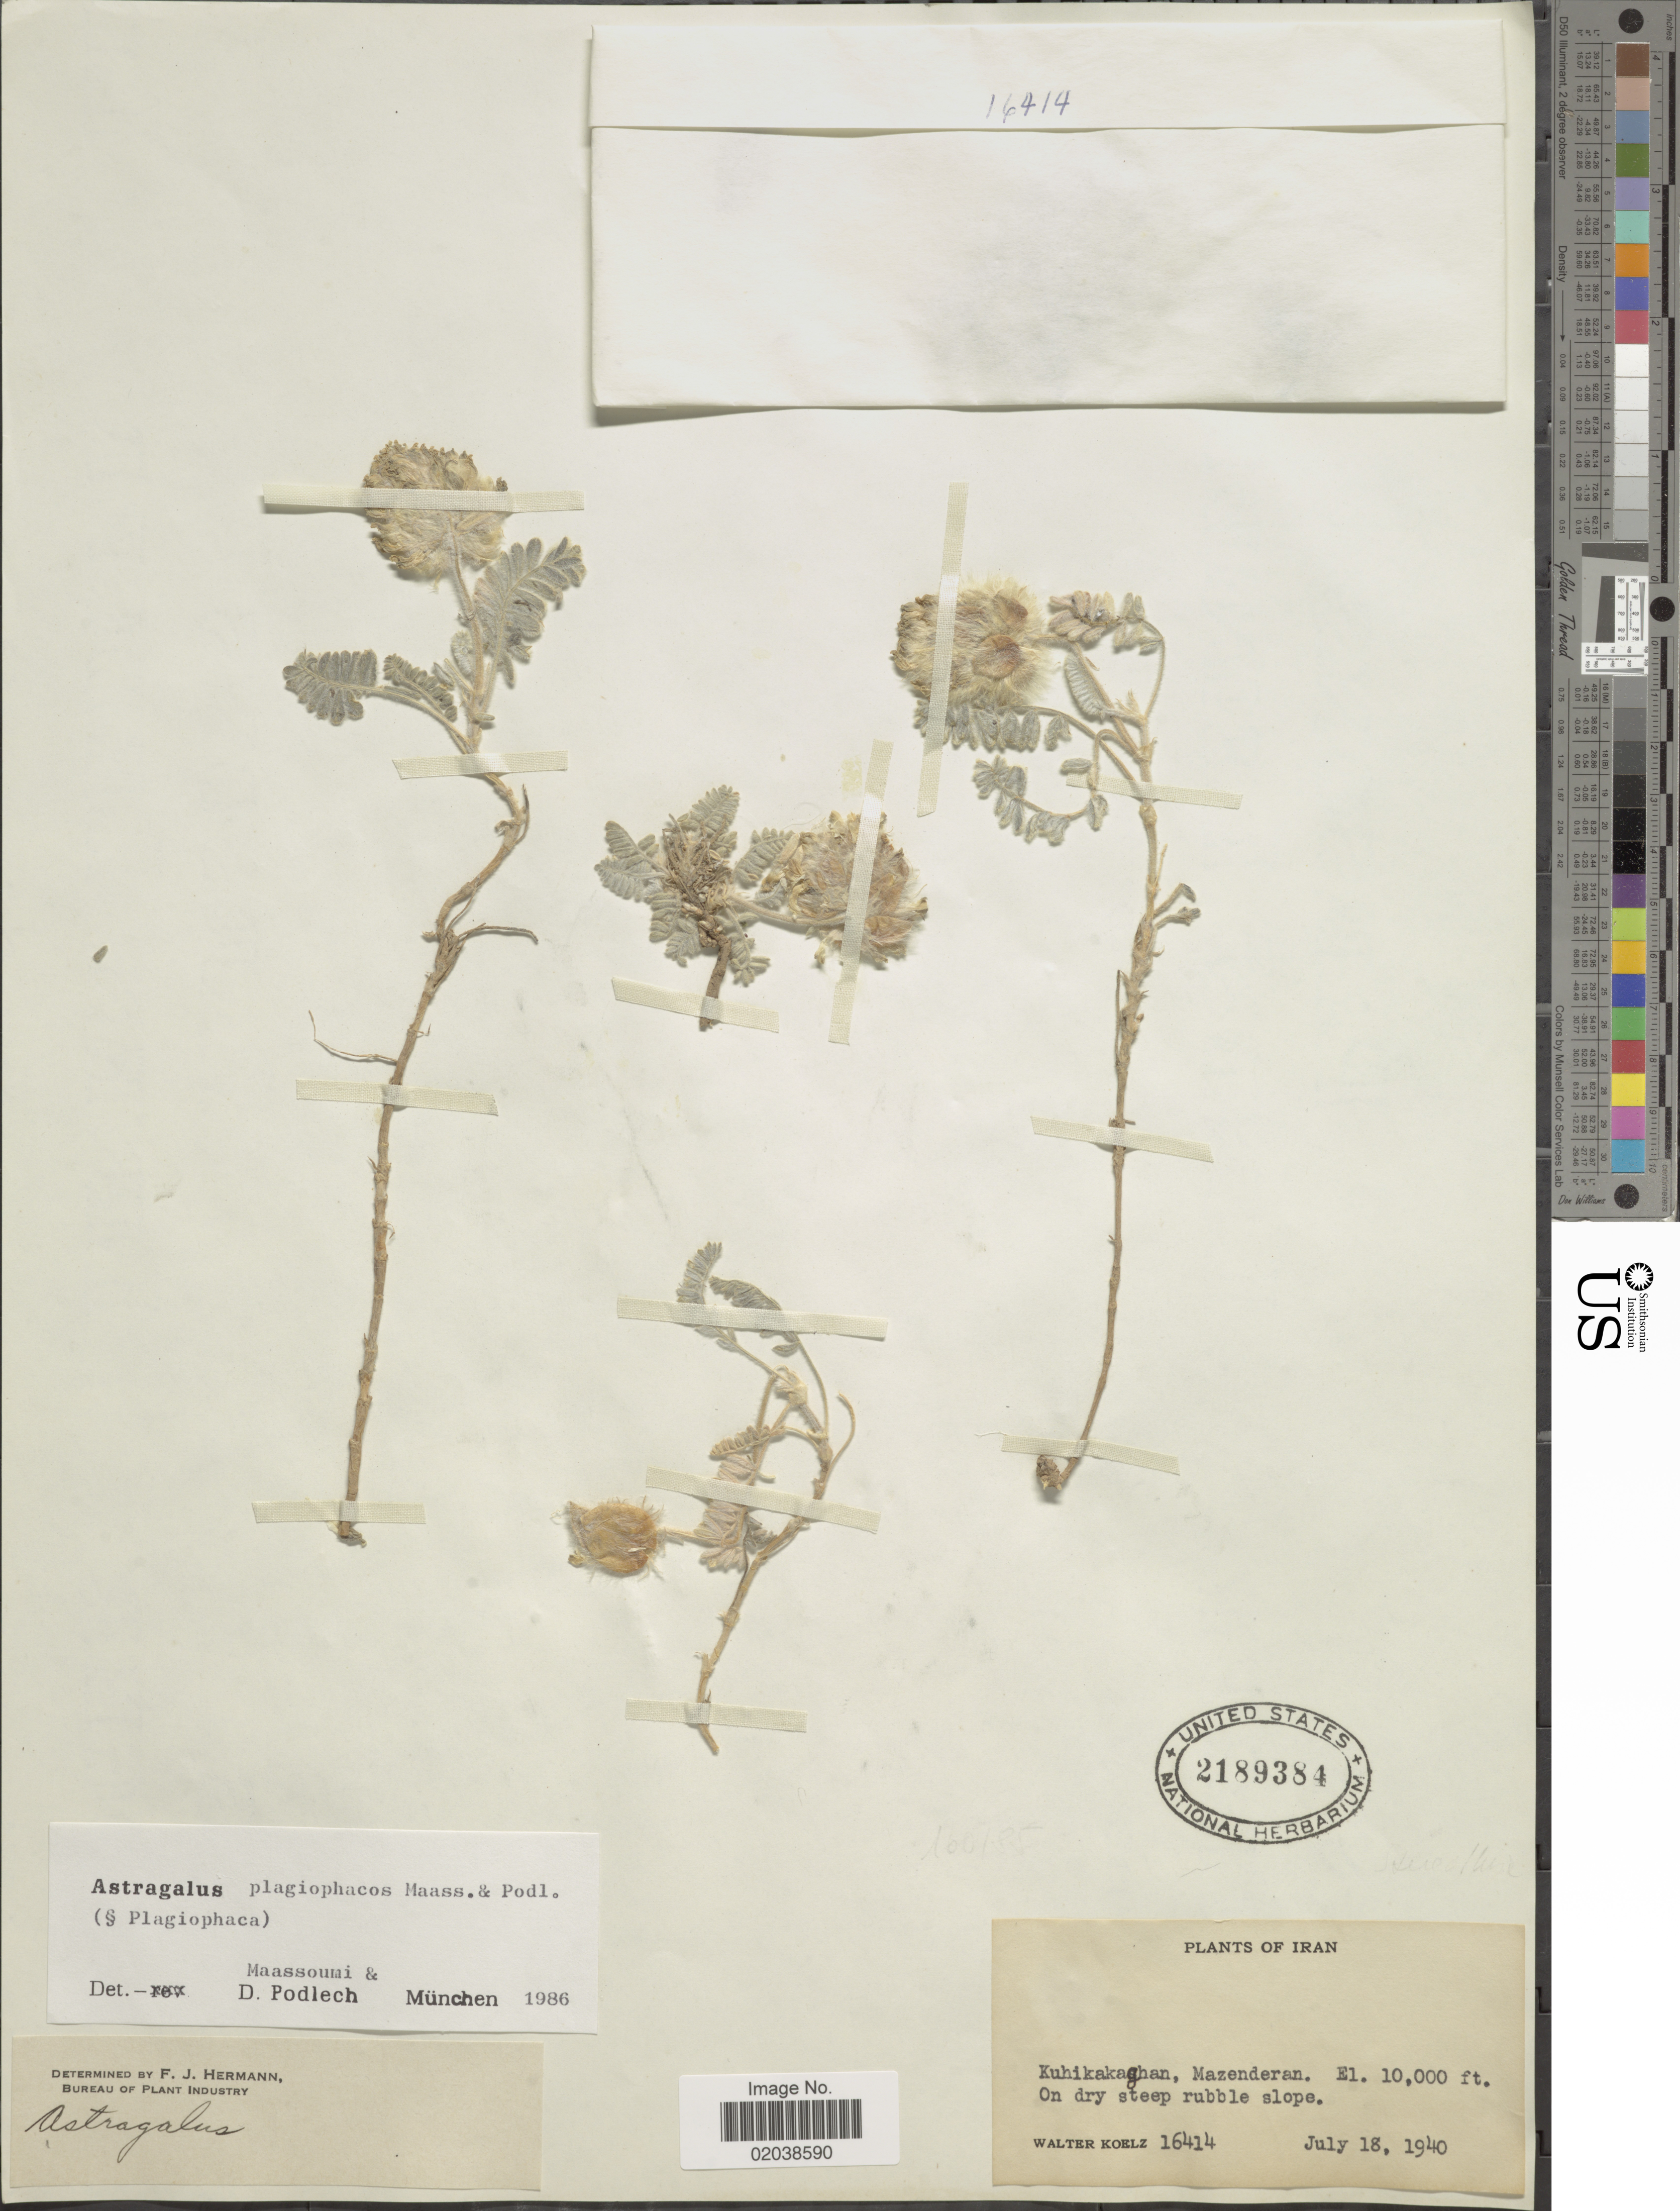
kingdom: Plantae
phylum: Tracheophyta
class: Magnoliopsida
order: Fabales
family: Fabaceae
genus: Astragalus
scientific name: Astragalus plagiophacos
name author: Maassoumi & Podlech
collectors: W. N. Koelz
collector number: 16414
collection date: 1940-07-18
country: Iran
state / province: Mazandaran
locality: Kuhikakaghan, Mazenderan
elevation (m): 3048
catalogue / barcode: US 2189384